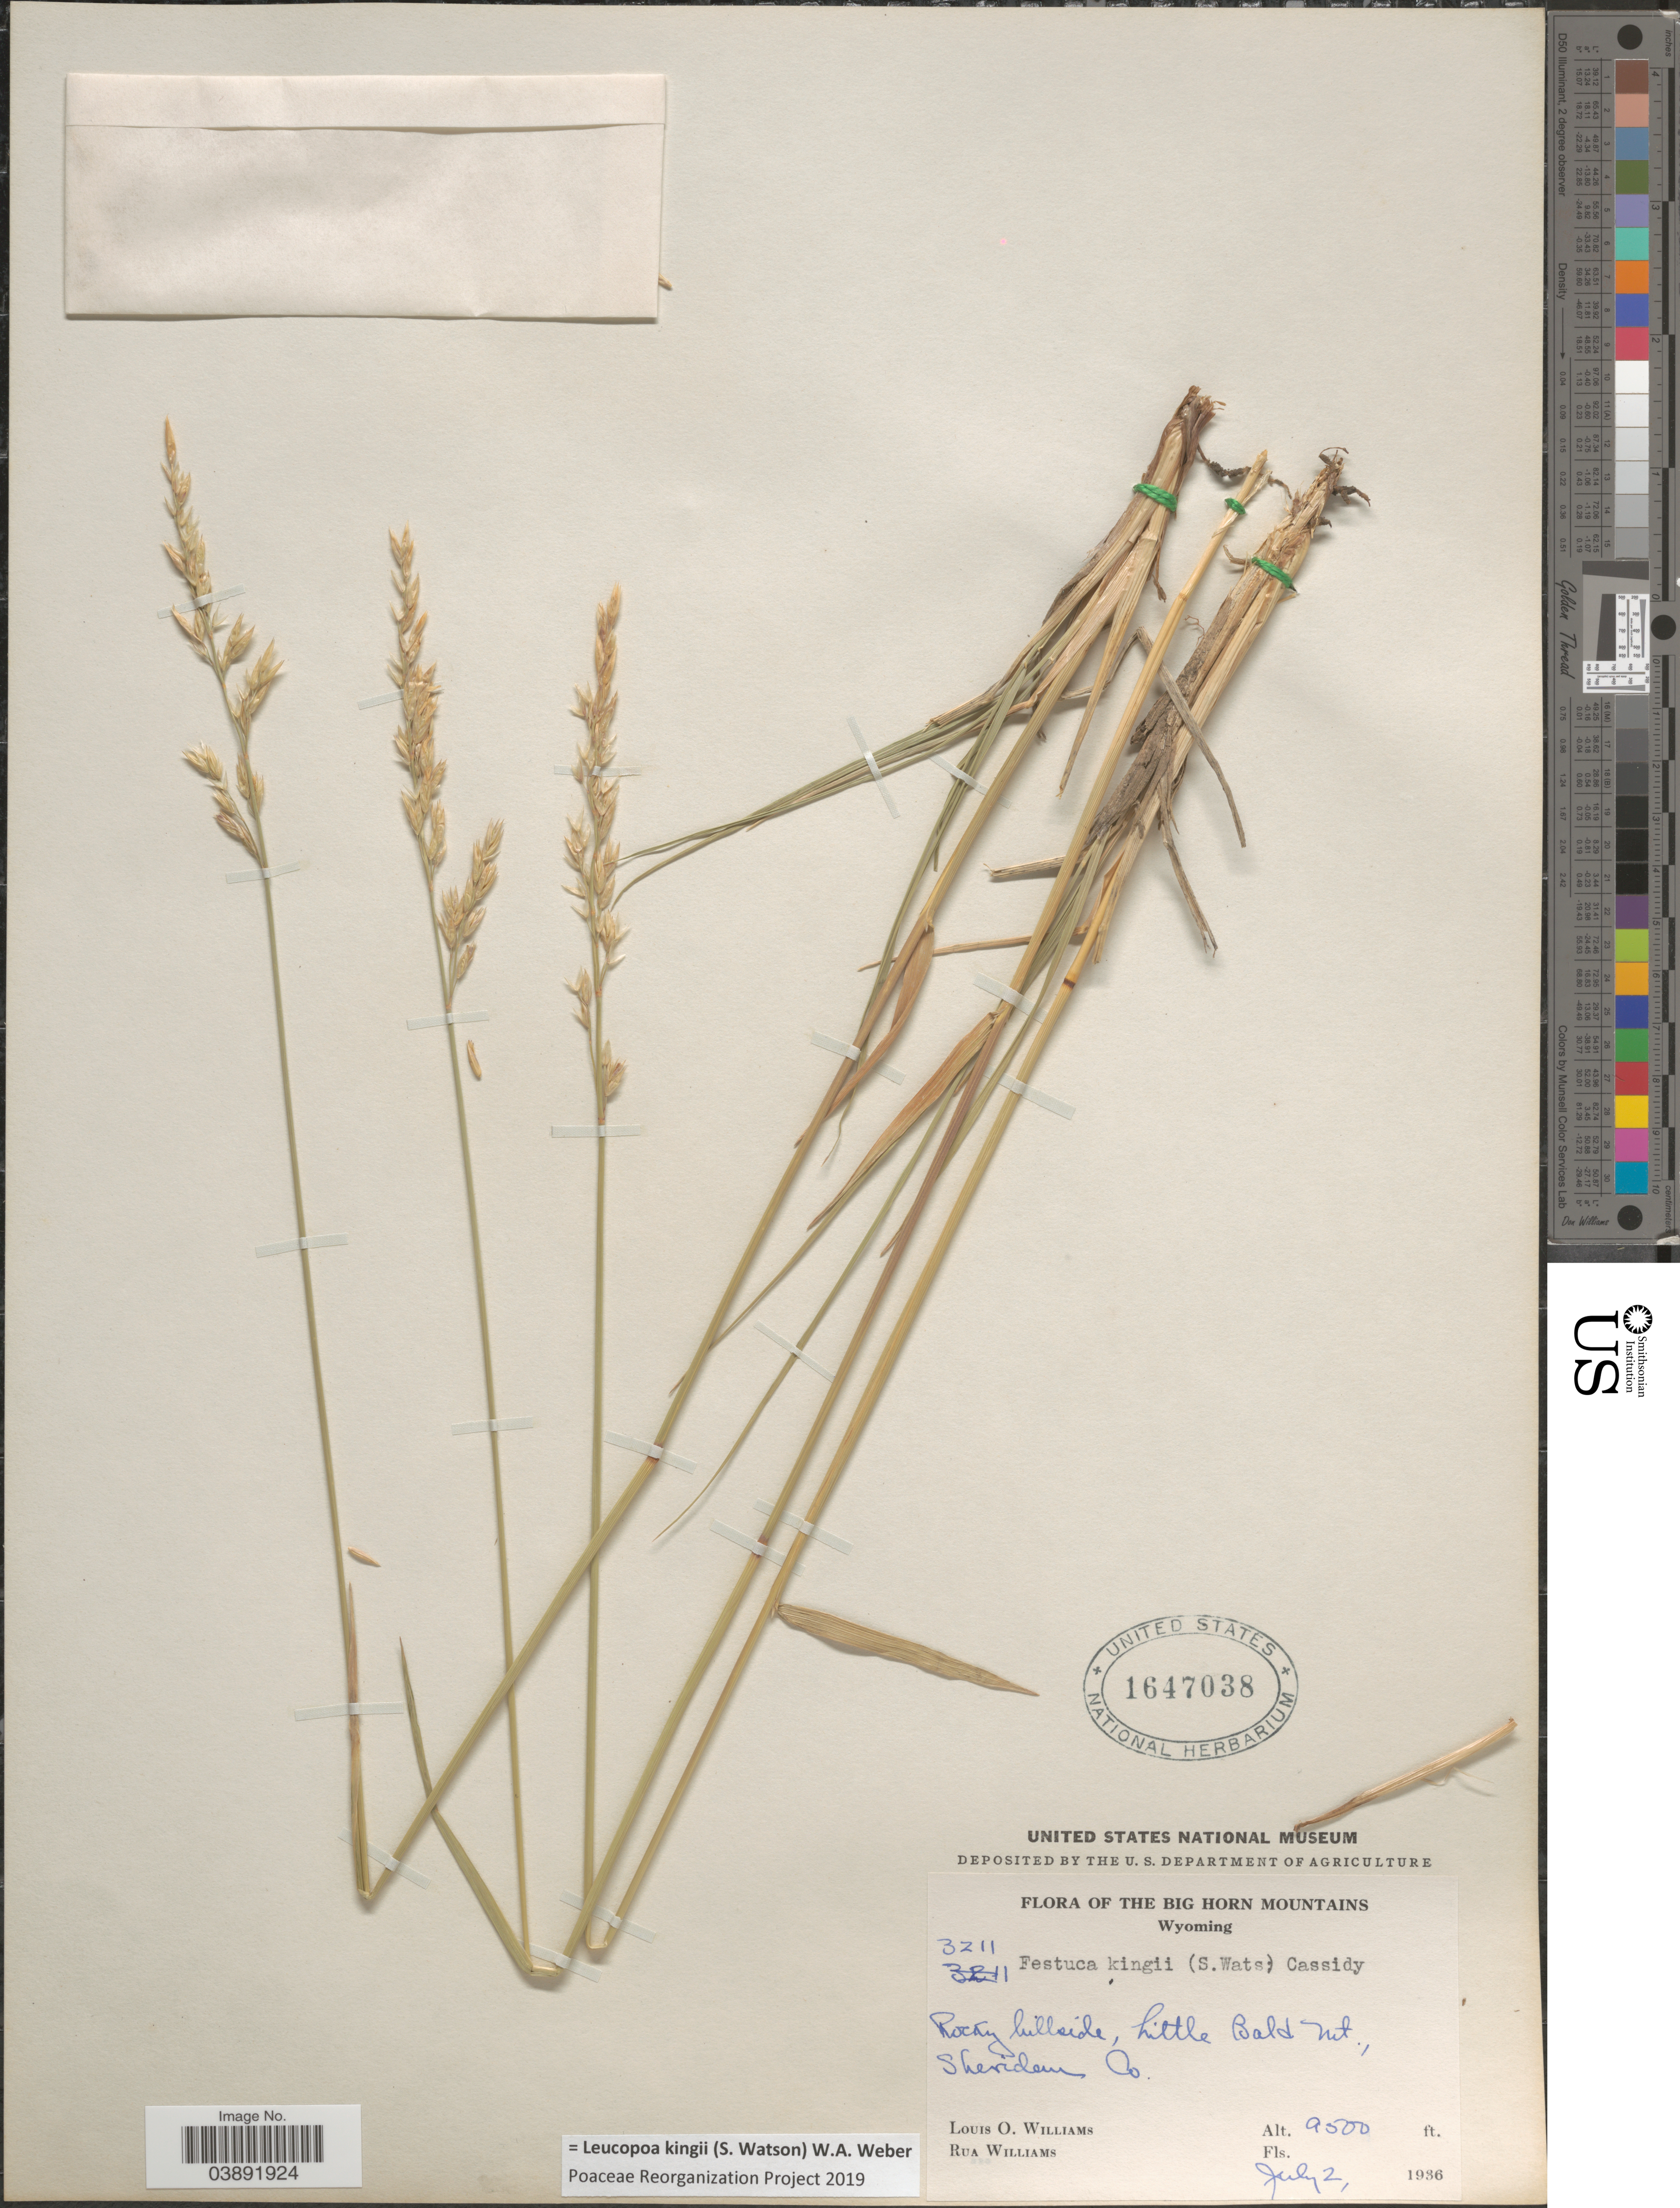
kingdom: Plantae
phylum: Tracheophyta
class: Liliopsida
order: Poales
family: Poaceae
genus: Hesperochloa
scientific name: Hesperochloa kingii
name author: (S. Watson) Rydb.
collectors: L. O. Williams & R. P. Williams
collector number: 3211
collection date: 1936-07-02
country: United States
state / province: Wyoming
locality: The Big Horn Mountains. Rocky hillside, Little Bald Mt., Sheridan Co.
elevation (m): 2896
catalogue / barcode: US 1647038